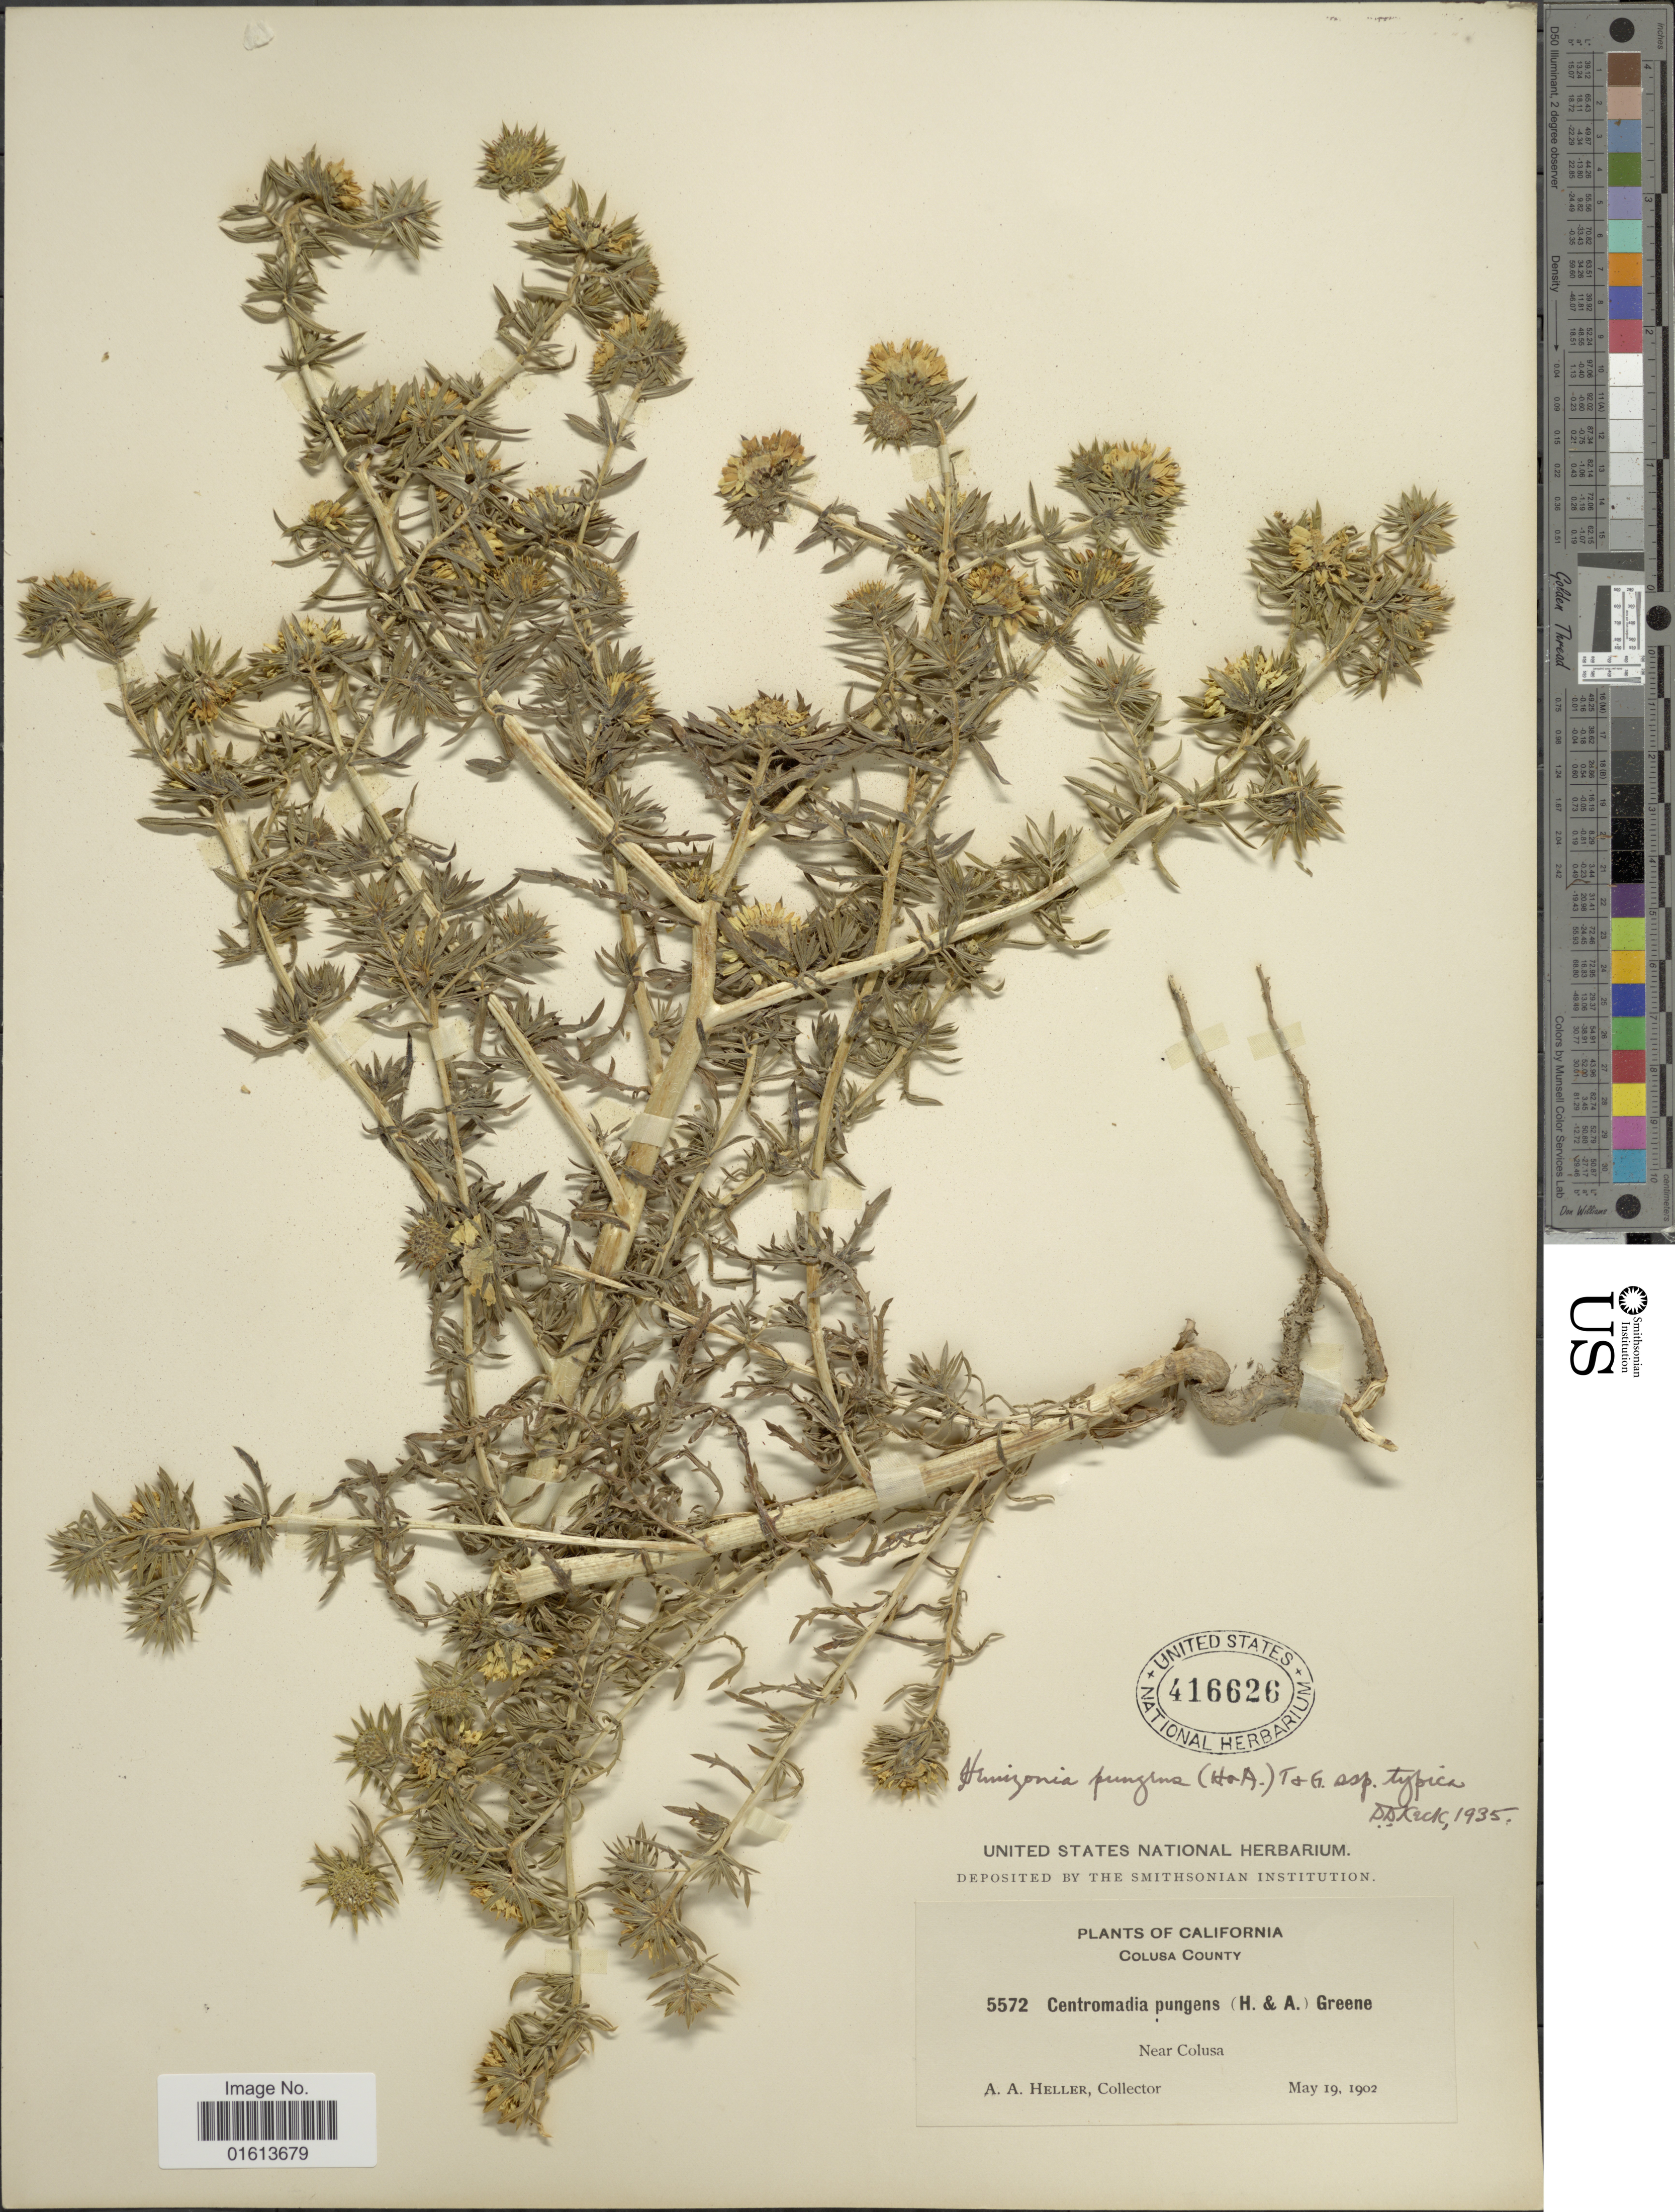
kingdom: Plantae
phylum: Tracheophyta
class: Magnoliopsida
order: Asterales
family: Asteraceae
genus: Centromadia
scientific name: Centromadia pungens subsp. pungens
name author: Hook. & Arn.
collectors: A. A. Heller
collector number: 5572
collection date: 1902-05-19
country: United States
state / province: California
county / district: Colusa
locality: California. Colusa County. Near Colusa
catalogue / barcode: US 416626